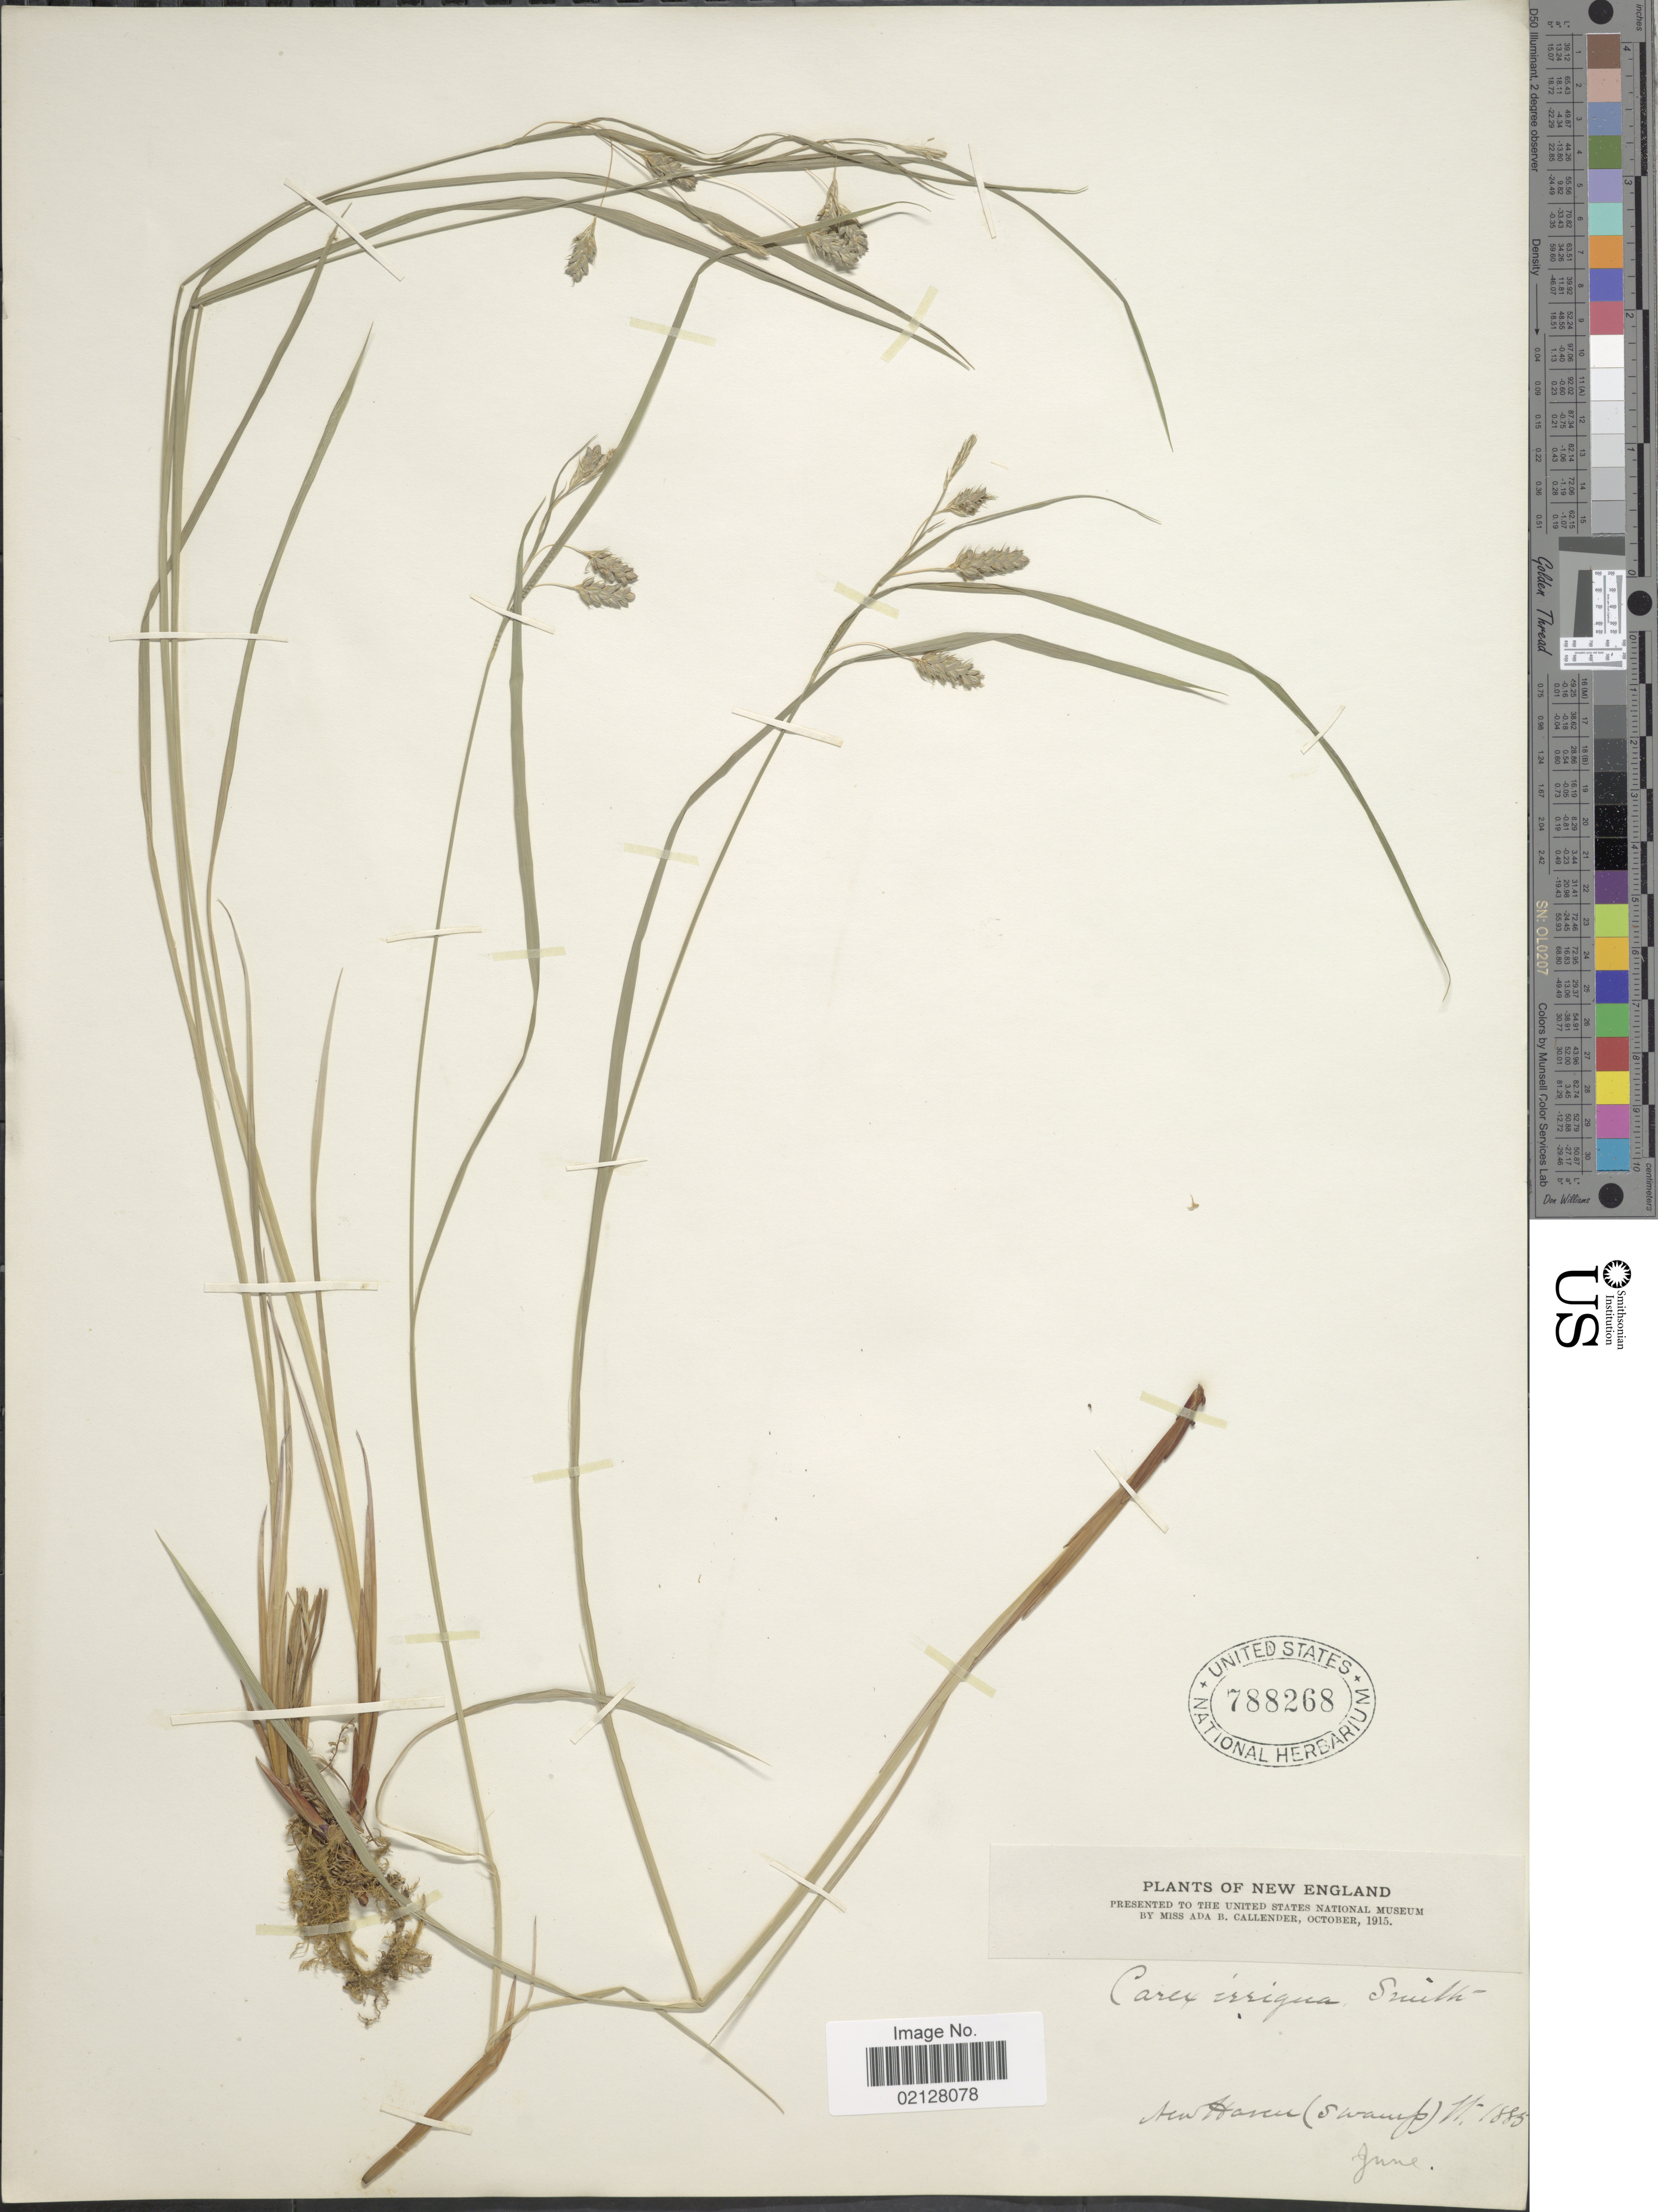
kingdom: Plantae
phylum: Tracheophyta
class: Liliopsida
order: Poales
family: Cyperaceae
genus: Carex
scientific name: Carex magellanica subsp. irrigua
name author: (Wahlenb.) Hiitonen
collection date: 1885-06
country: United States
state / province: Vermont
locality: New England. New Haven (swamp)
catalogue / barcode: US 788268